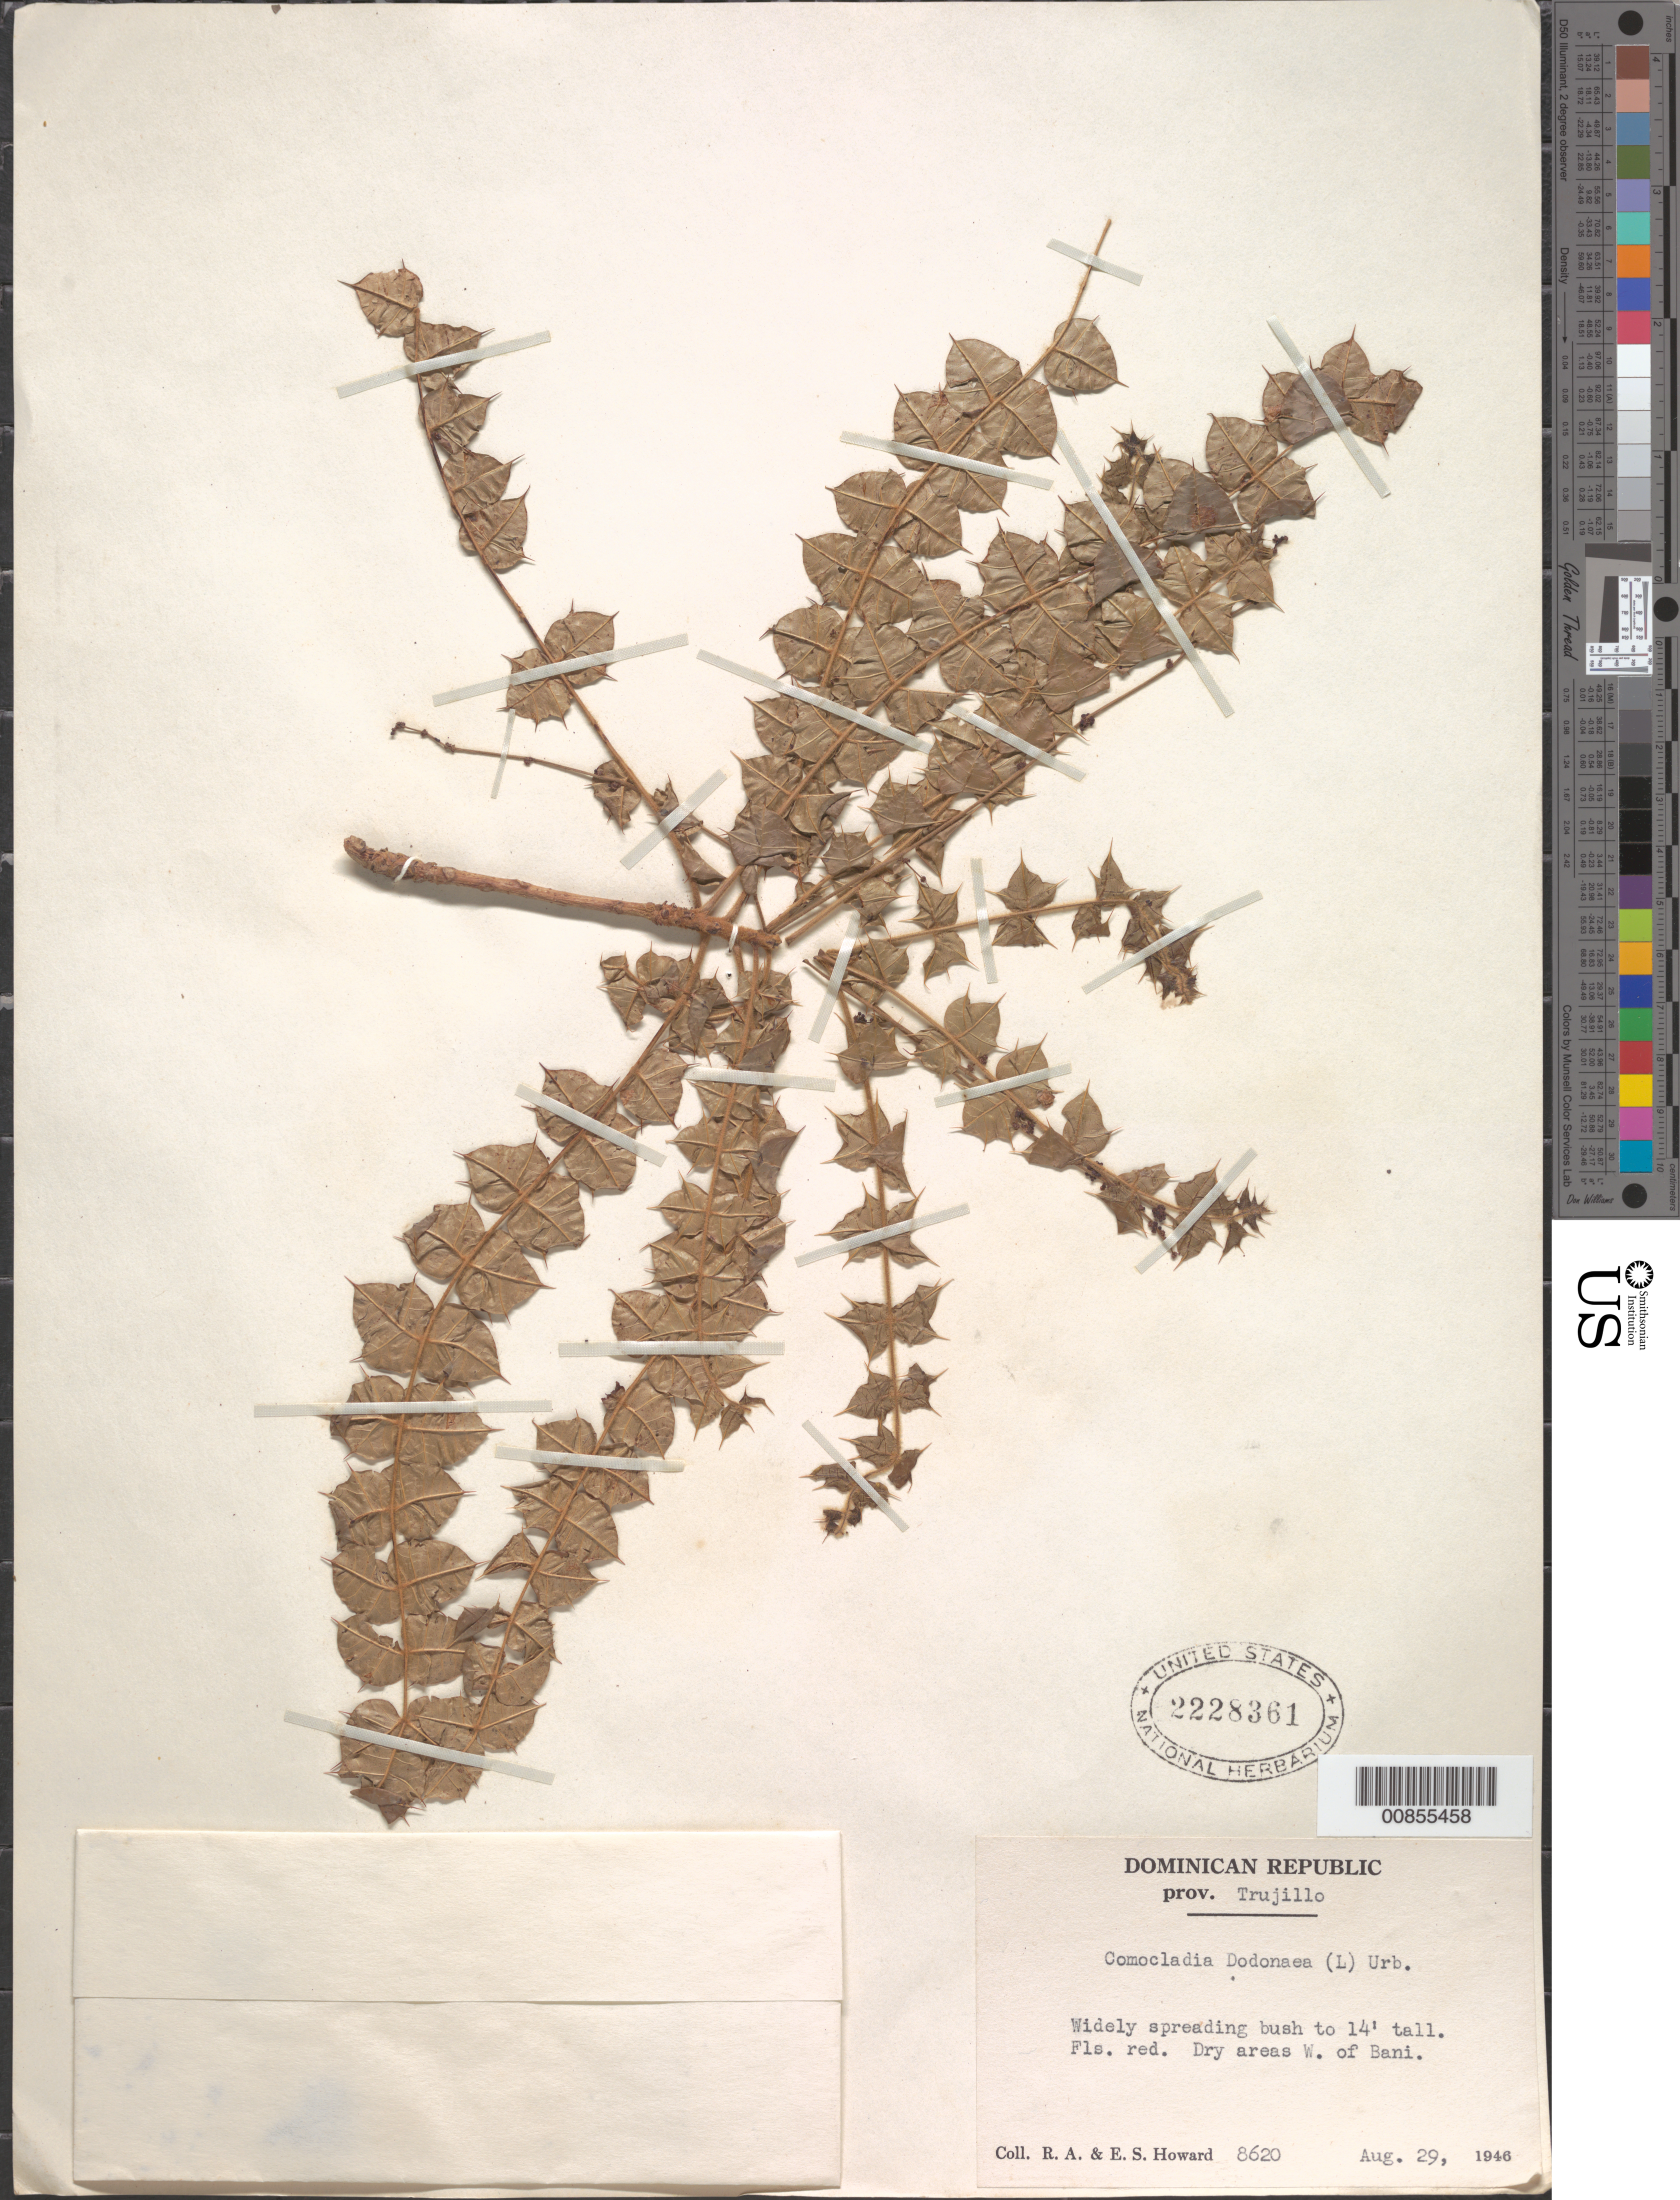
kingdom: Plantae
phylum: Tracheophyta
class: Magnoliopsida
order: Sapindales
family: Anacardiaceae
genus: Comocladia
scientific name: Comocladia dentata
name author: Jacq.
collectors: R. A. Howard & E. S. Howard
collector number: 8620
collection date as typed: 29 Aug 1946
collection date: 1946-08-29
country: Dominican Republic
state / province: San Cristobal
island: Hispaniola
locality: W of Baní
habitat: Dry areas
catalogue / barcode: US 2228361